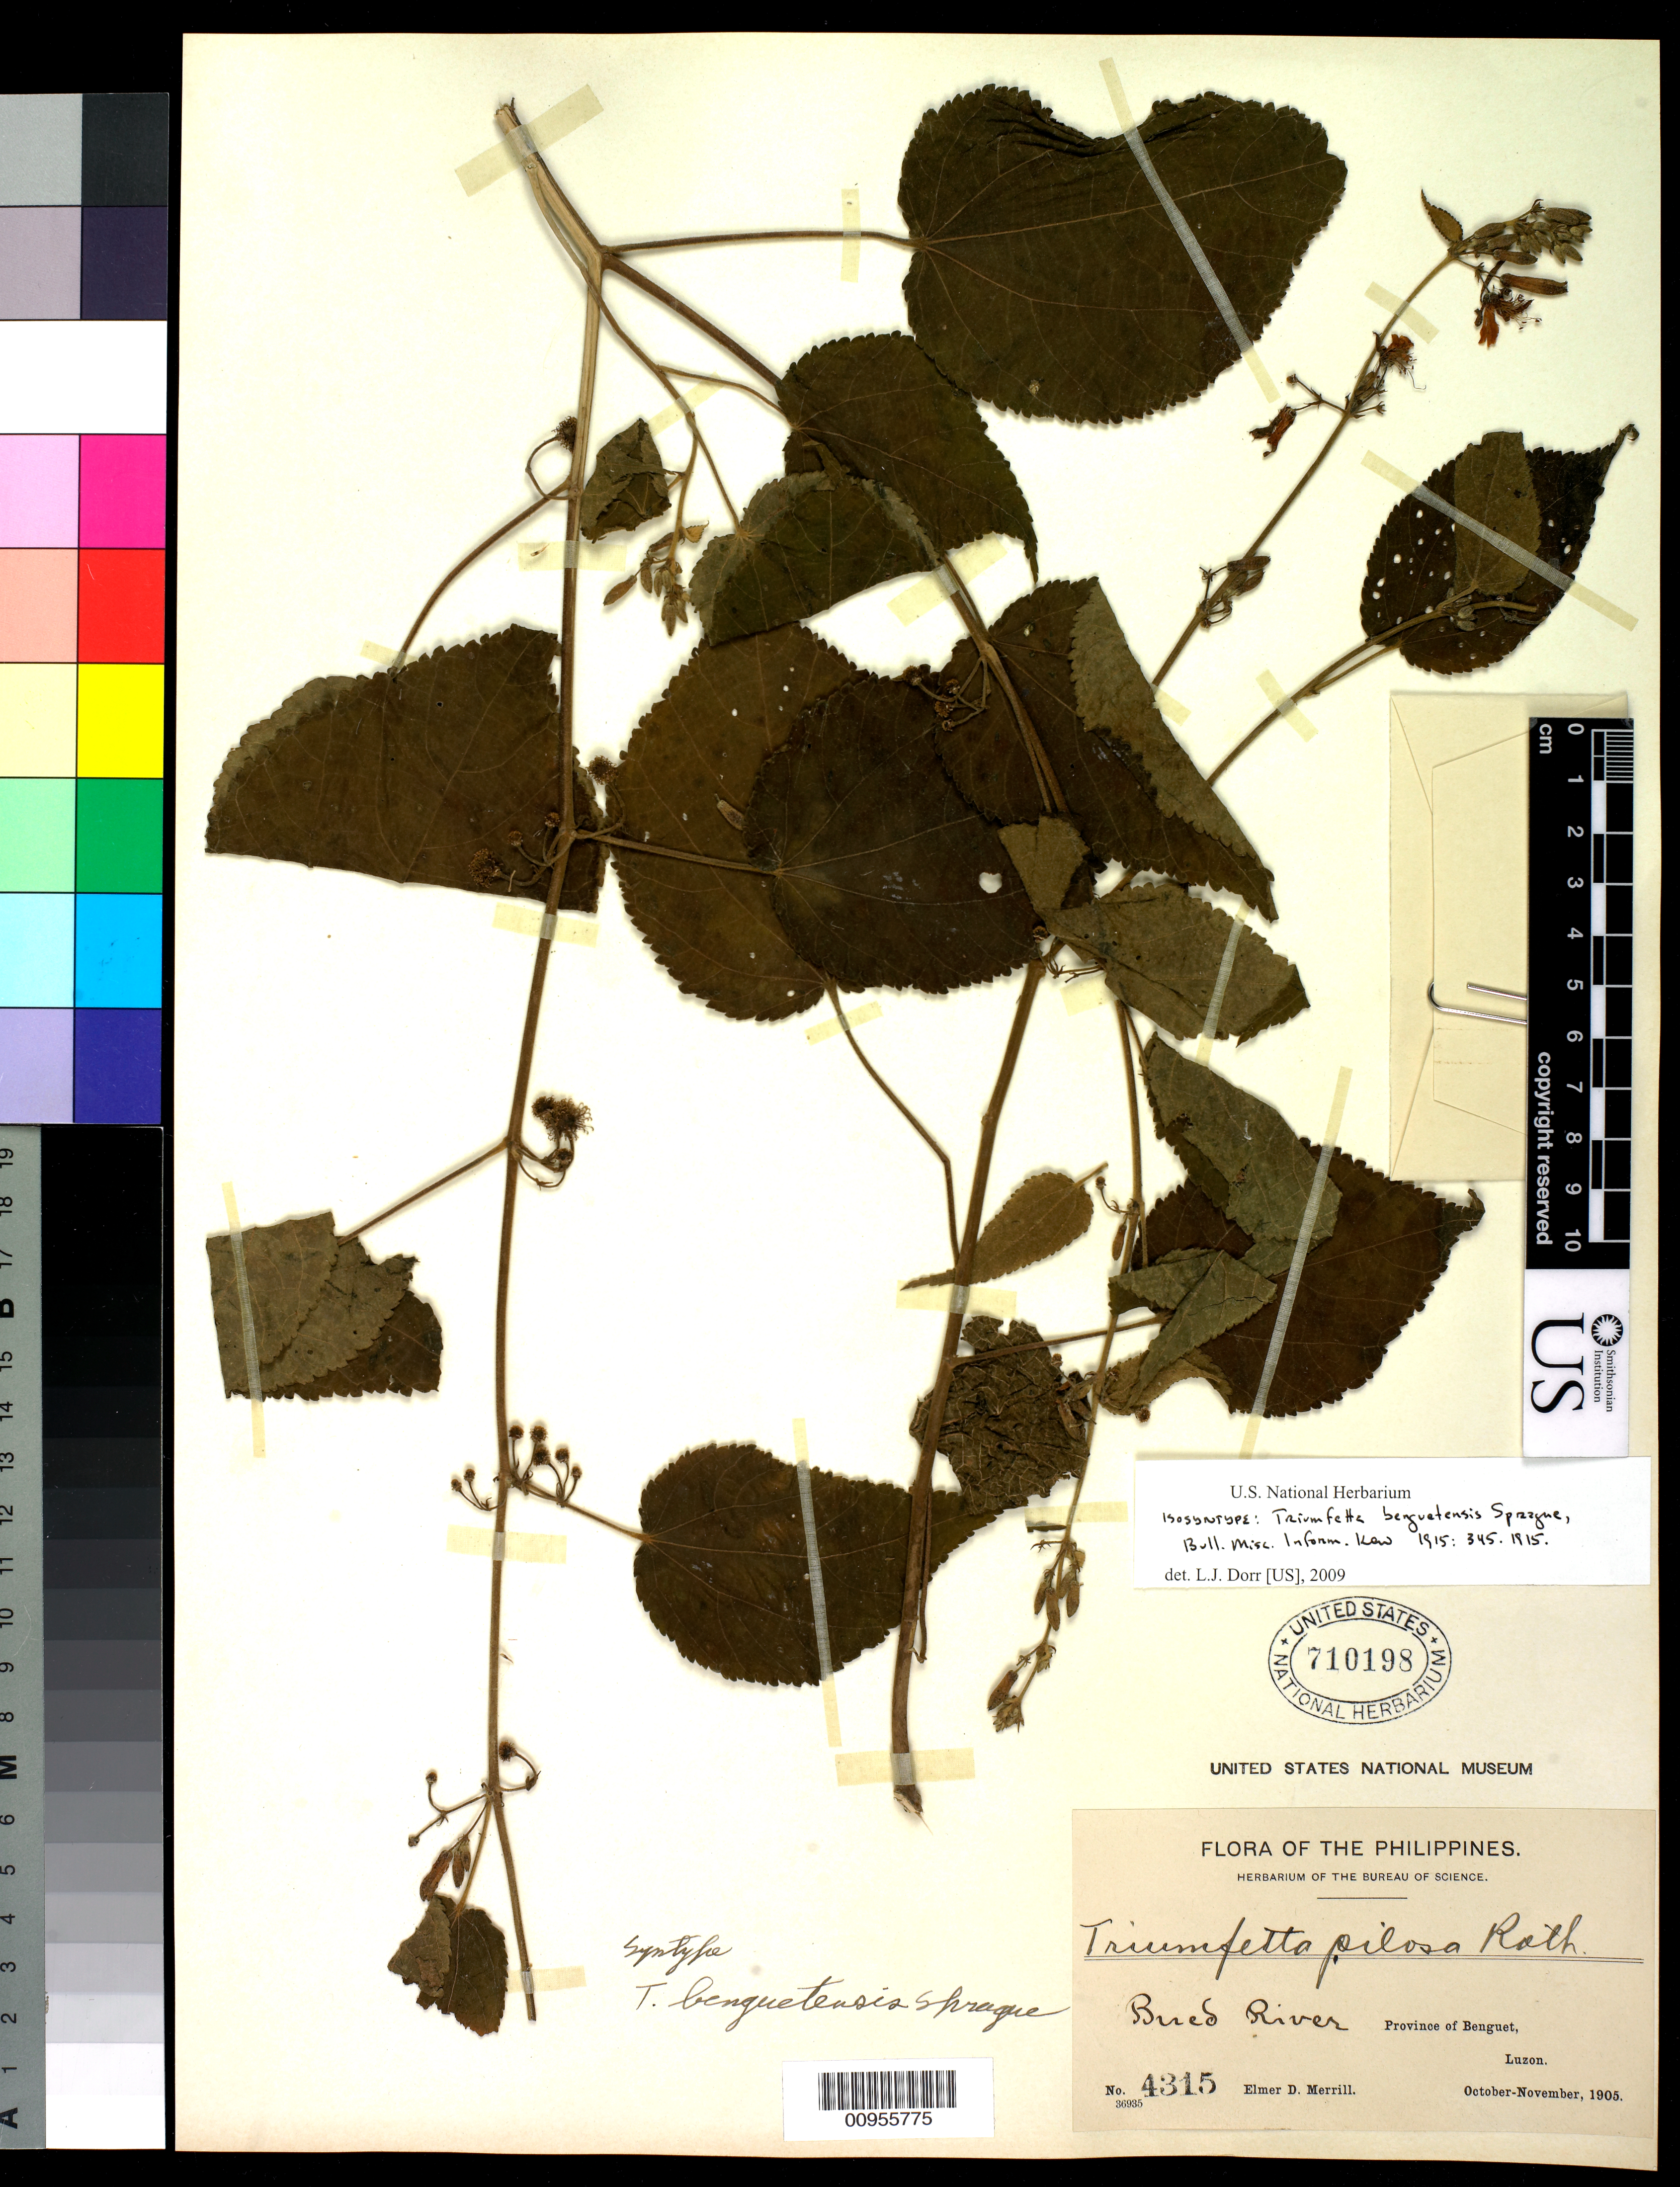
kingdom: Plantae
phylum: Tracheophyta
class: Magnoliopsida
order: Malvales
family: Malvaceae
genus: Triumfetta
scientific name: Triumfetta benguetensis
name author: Sprague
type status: Syntype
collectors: E. D. Merrill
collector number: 4315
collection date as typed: Oct 1905 to -- Nov 1905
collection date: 1905-10/1905-11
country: Philippines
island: Luzon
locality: Bued River, Province of Benguet.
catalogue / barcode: US 710198